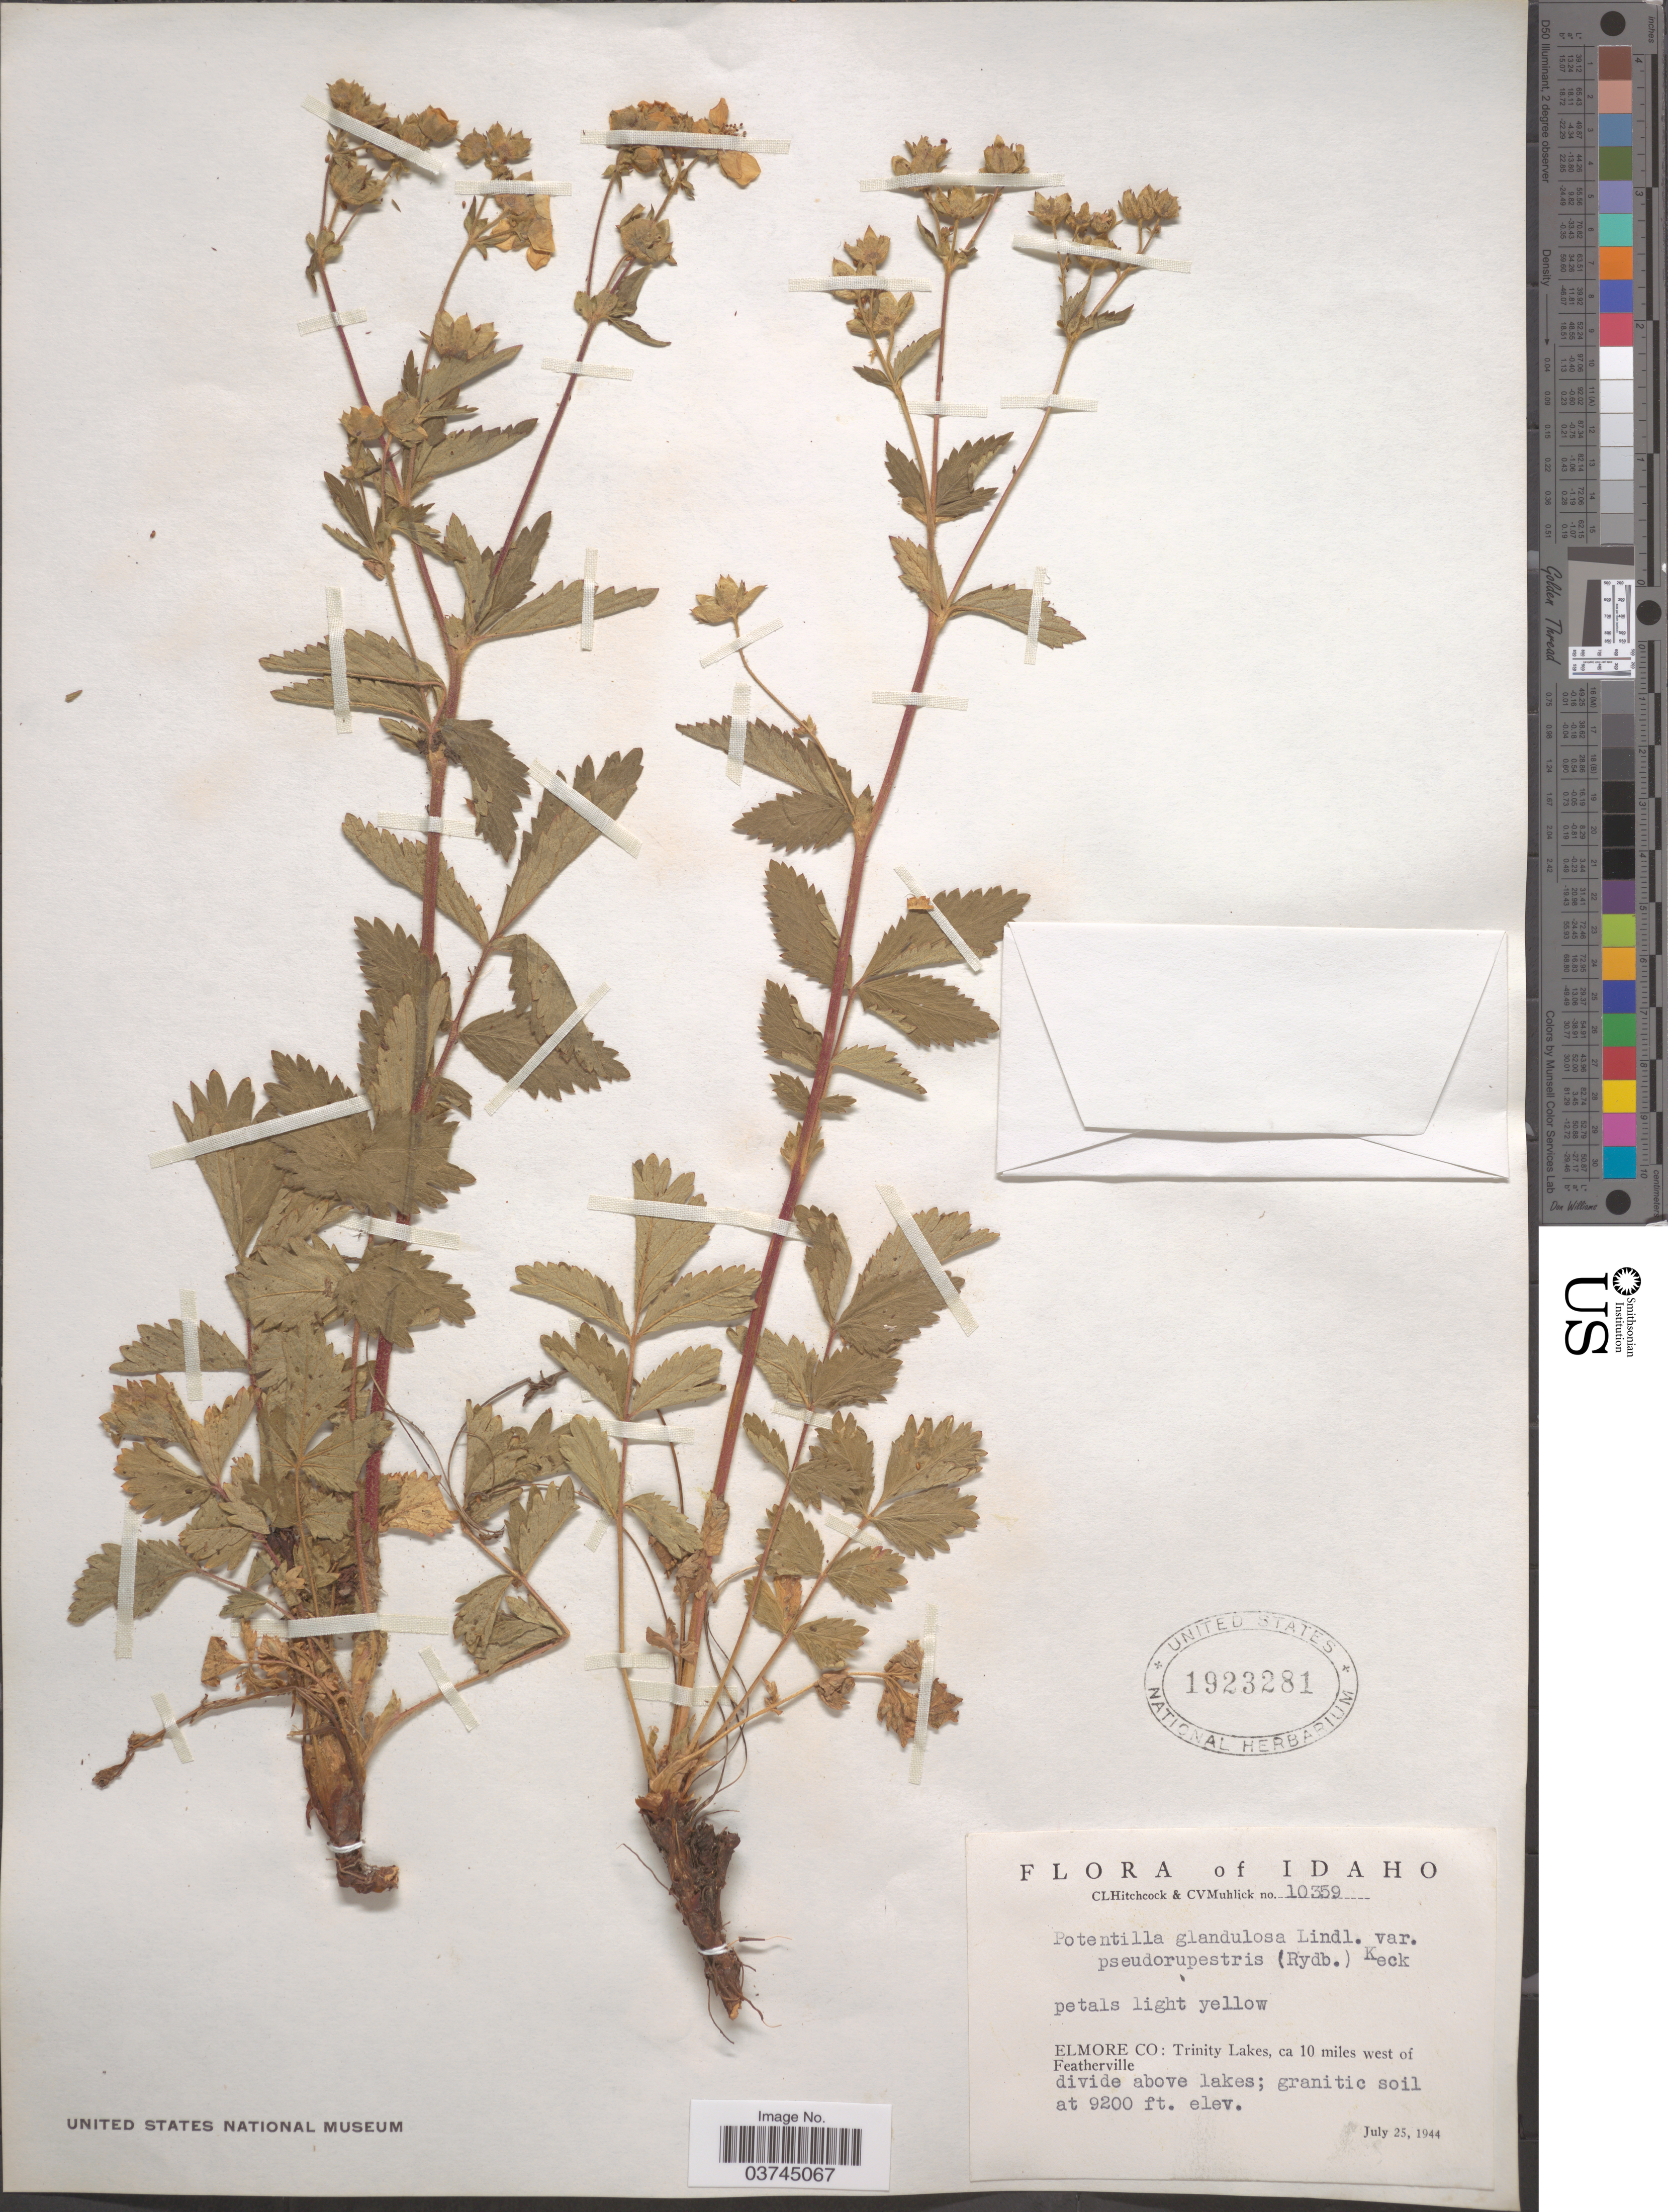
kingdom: Plantae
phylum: Tracheophyta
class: Magnoliopsida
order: Rosales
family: Rosaceae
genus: Drymocallis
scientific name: Drymocallis pseudorupestris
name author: (Rydb.) Rydb.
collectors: C. L. Hitchcock & C. V. Muhlick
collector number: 10359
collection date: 1944-07-25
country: United States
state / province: Idaho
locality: Elmore Co: Trinity Lakes, ca 10 miles west of Featherville.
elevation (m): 2804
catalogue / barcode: US 1923281